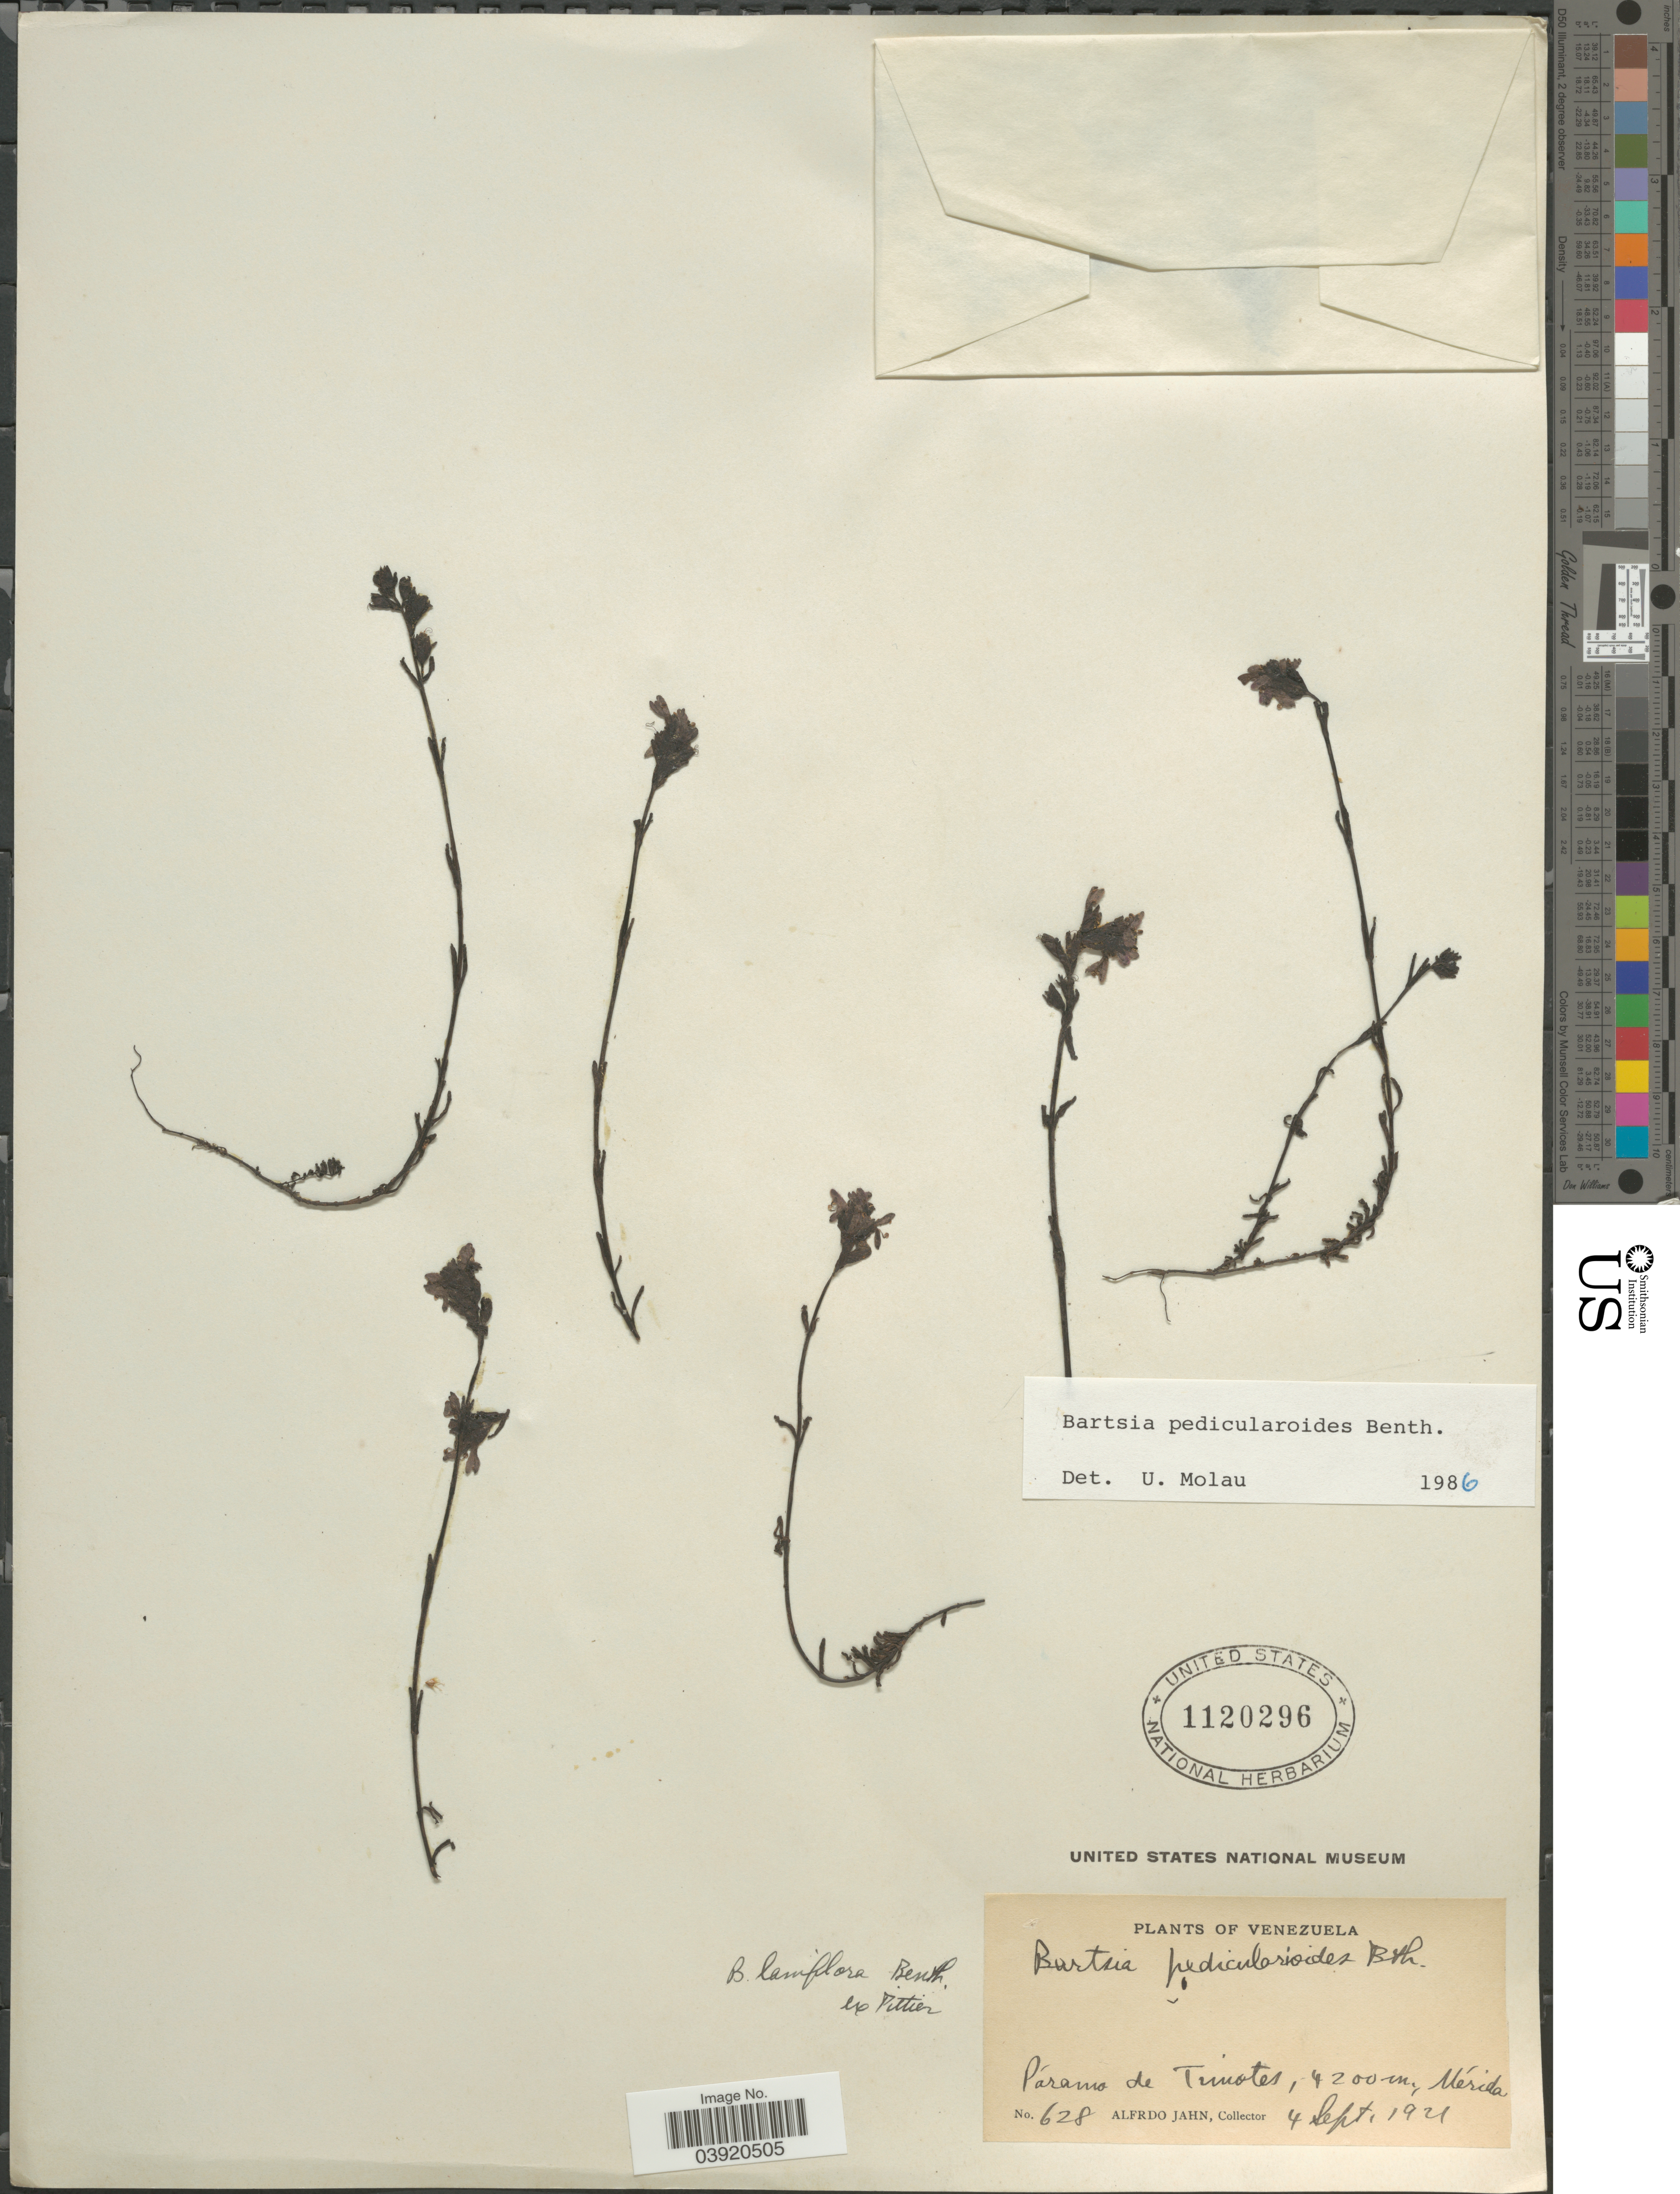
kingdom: Plantae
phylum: Tracheophyta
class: Magnoliopsida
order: Lamiales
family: Orobanchaceae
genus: Bartsia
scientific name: Bartsia pedicularoides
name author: Benth.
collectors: A. Jahn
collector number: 628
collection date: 1921-09-04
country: Venezuela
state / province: Merida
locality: Páramo de Timotes.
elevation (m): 4200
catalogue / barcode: US 1120296